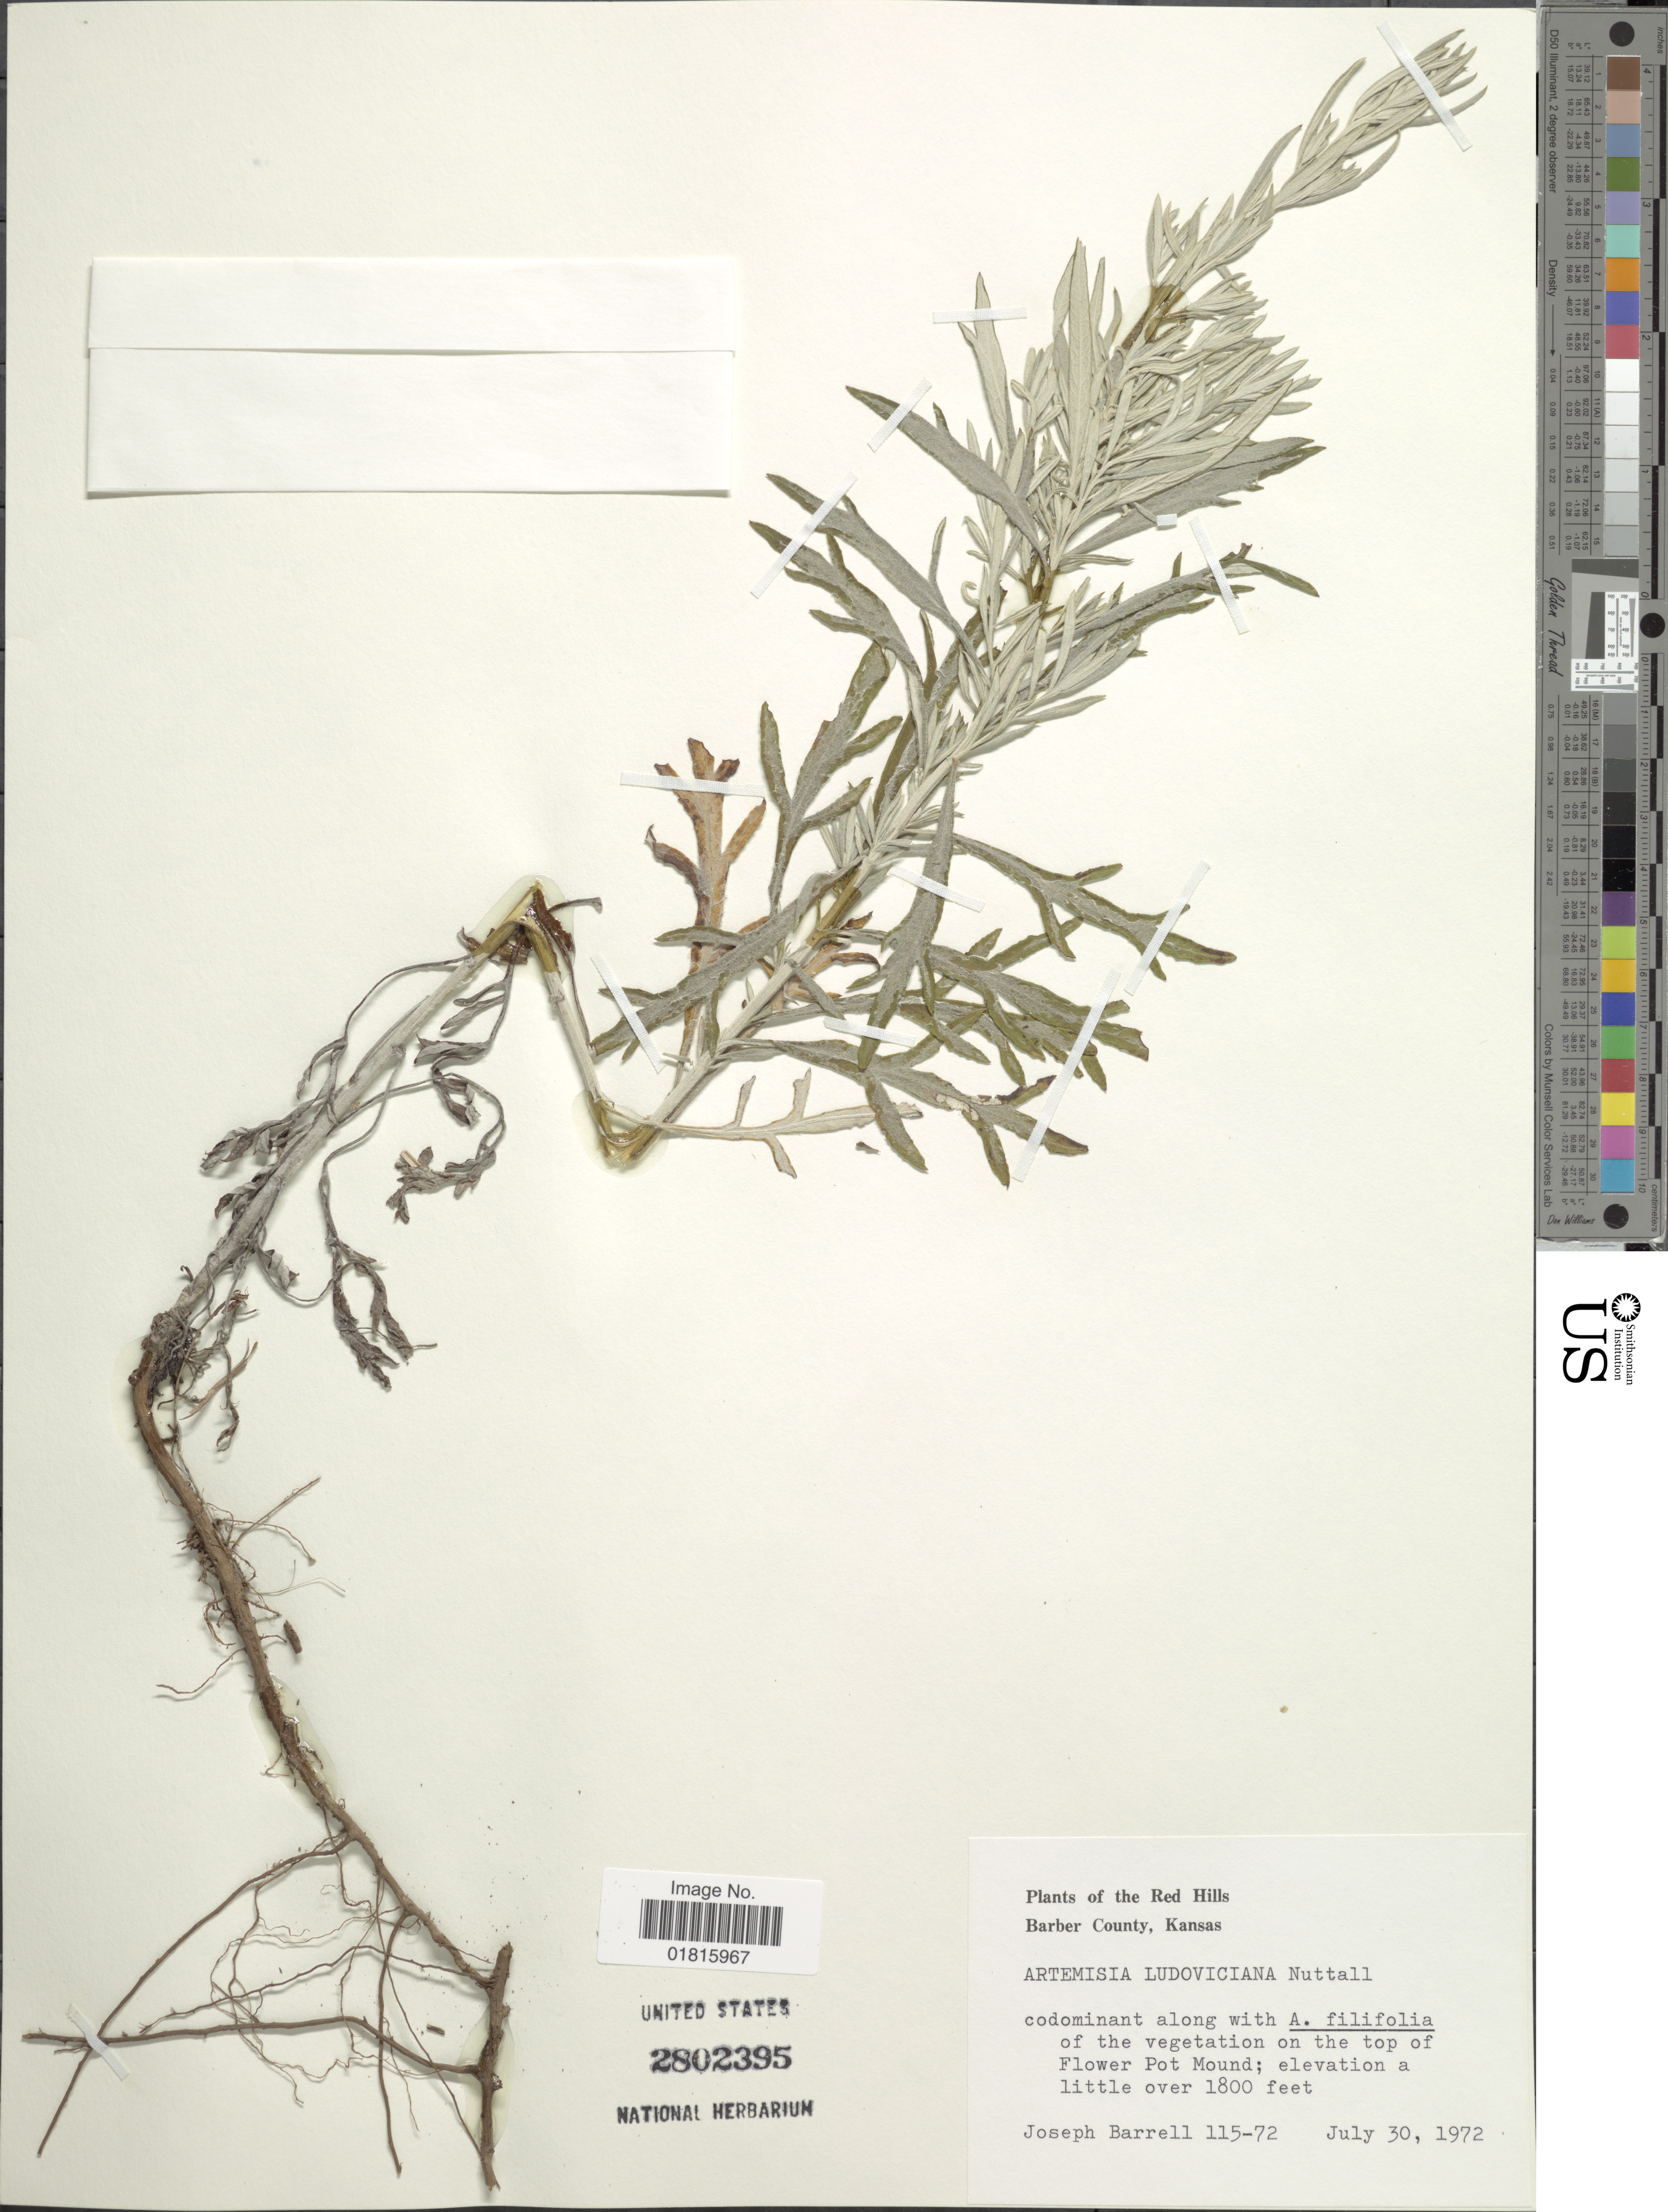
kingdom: Plantae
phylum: Tracheophyta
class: Magnoliopsida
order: Asterales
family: Asteraceae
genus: Artemisia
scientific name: Artemisia ludoviciana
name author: Nutt.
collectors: J. Barrell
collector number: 115-72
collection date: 1972-07-30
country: United States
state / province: Kansas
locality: The Red Hills, Barber County, on top of Flower Pot Mound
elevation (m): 549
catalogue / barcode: US 2802395